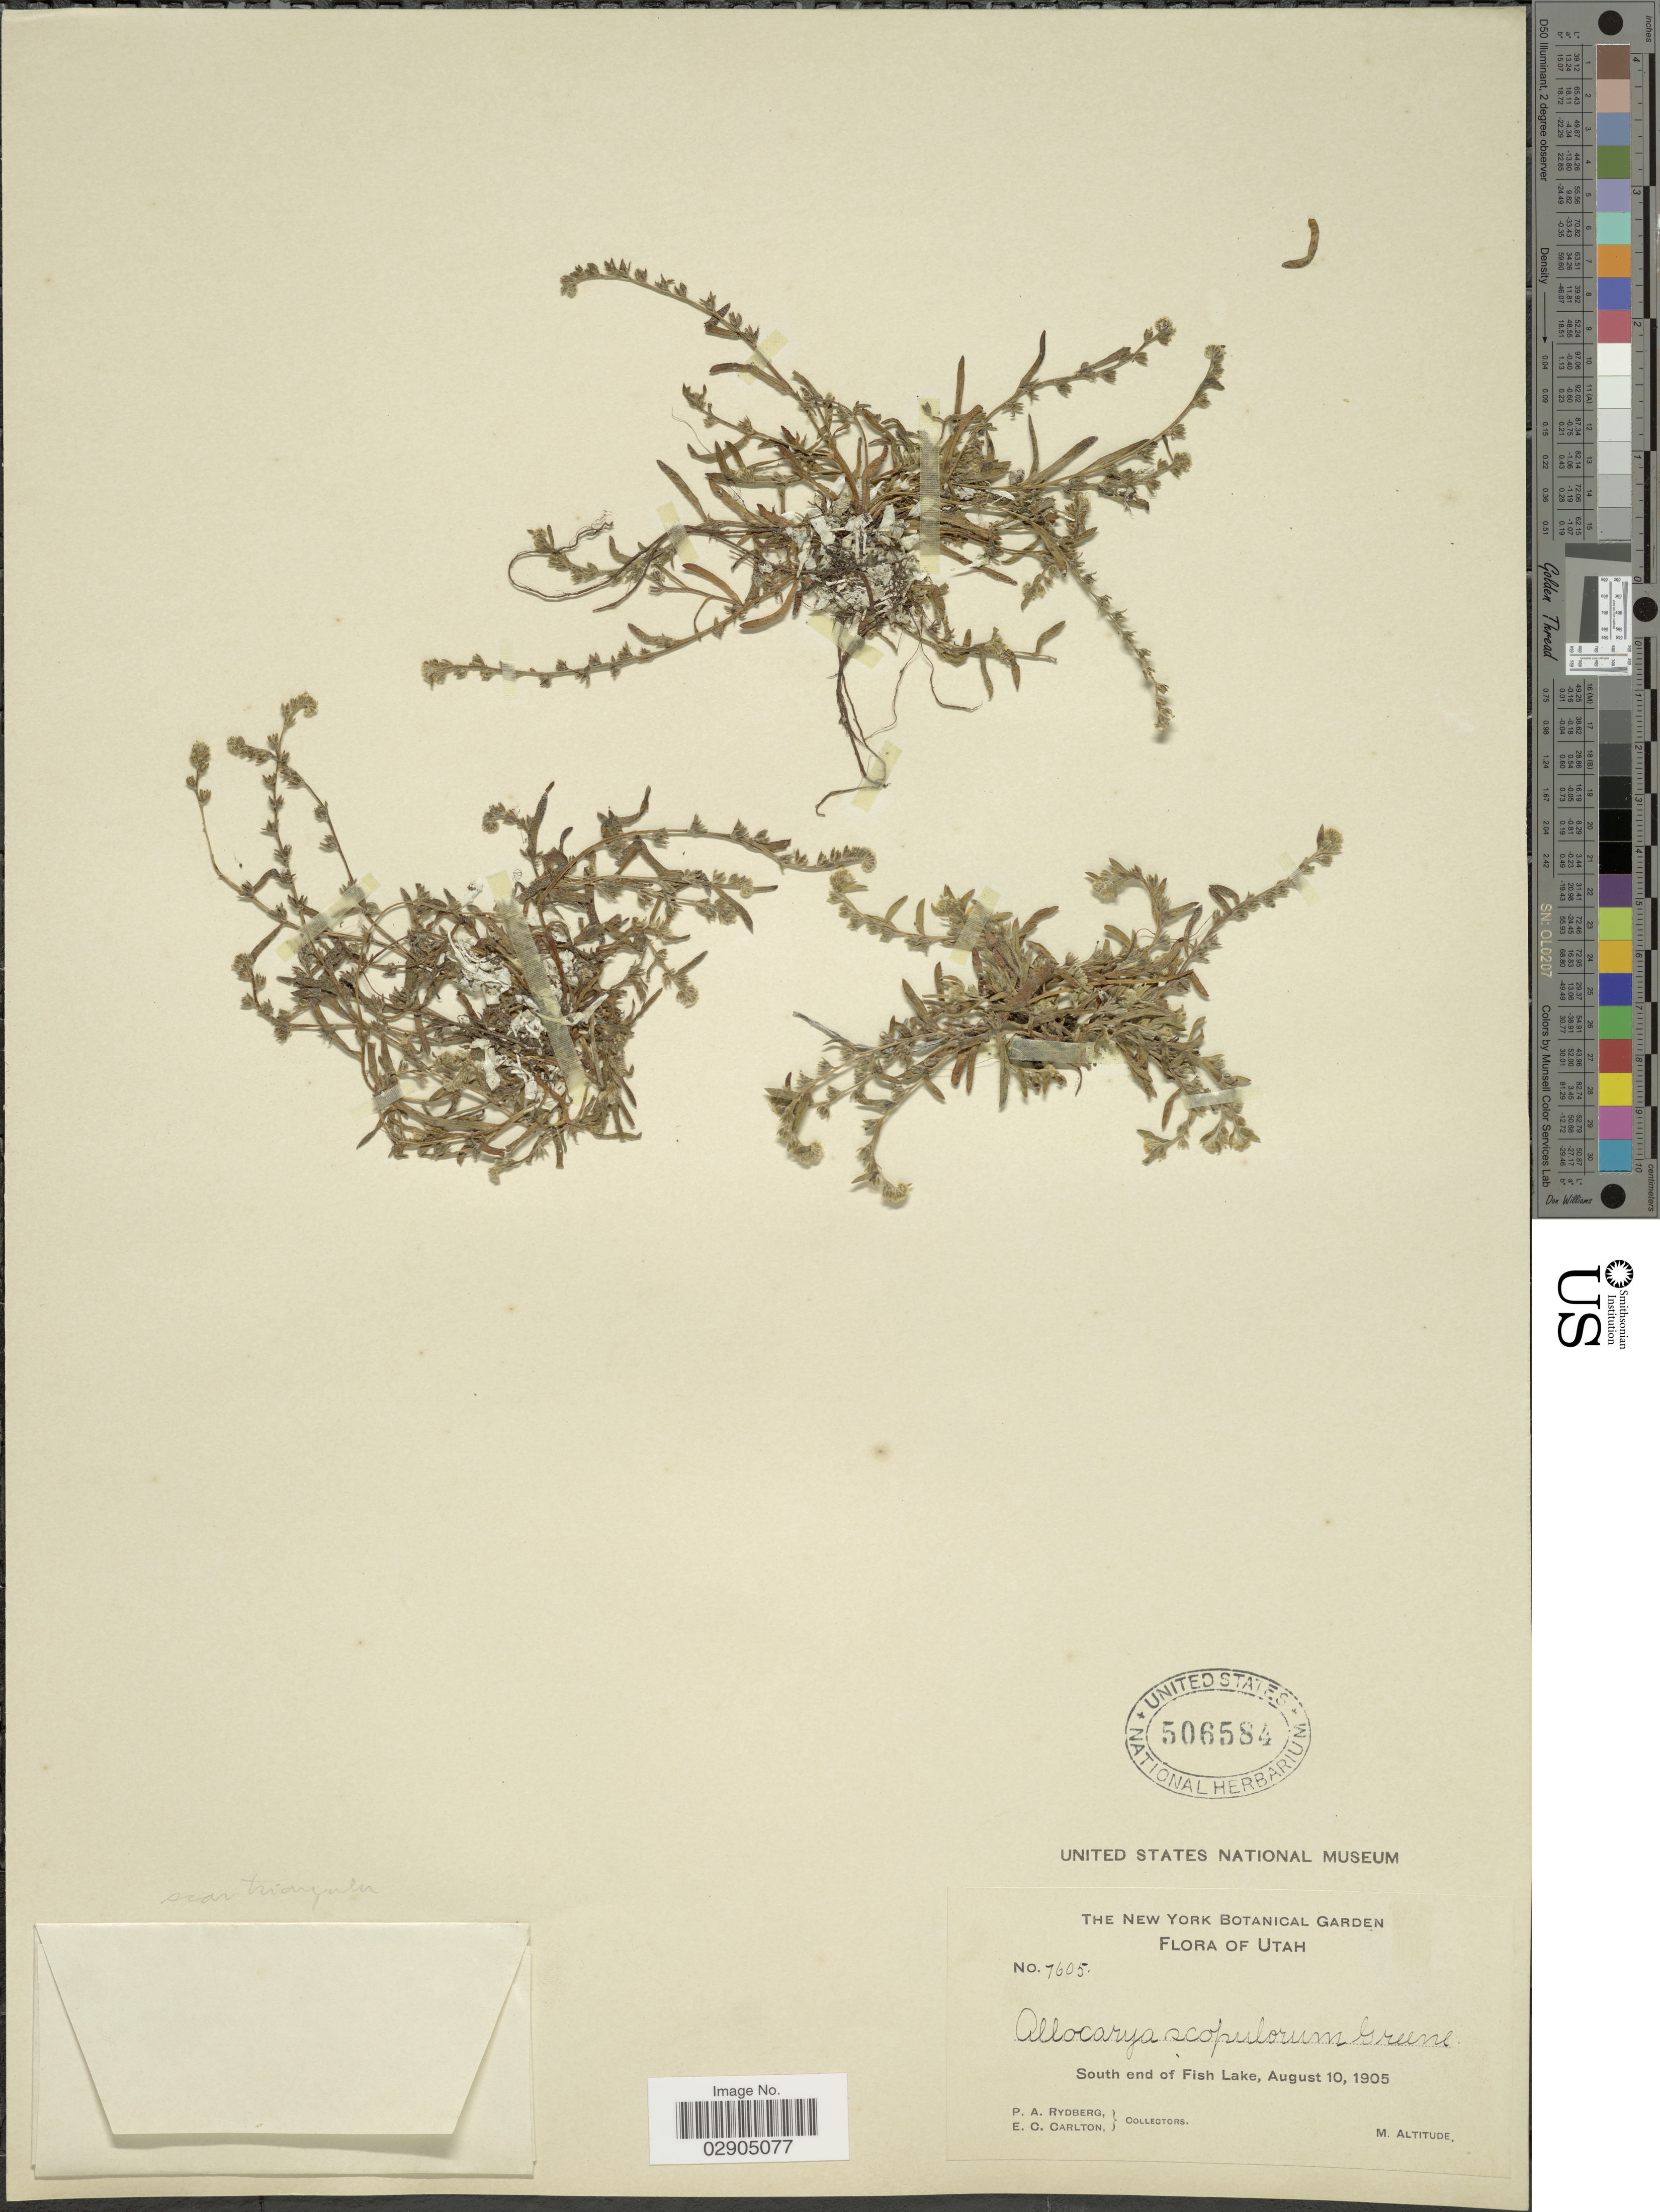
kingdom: Plantae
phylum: Tracheophyta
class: Magnoliopsida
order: Boraginales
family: Boraginaceae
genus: Allocarya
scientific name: Allocarya californica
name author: (Fisch. & C.A. Mey.) Greene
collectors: P. A. Rydberg & E. Carlton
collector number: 7605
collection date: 1905-08-10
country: United States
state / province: Utah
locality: South end of Fish Lake.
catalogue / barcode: US 506584